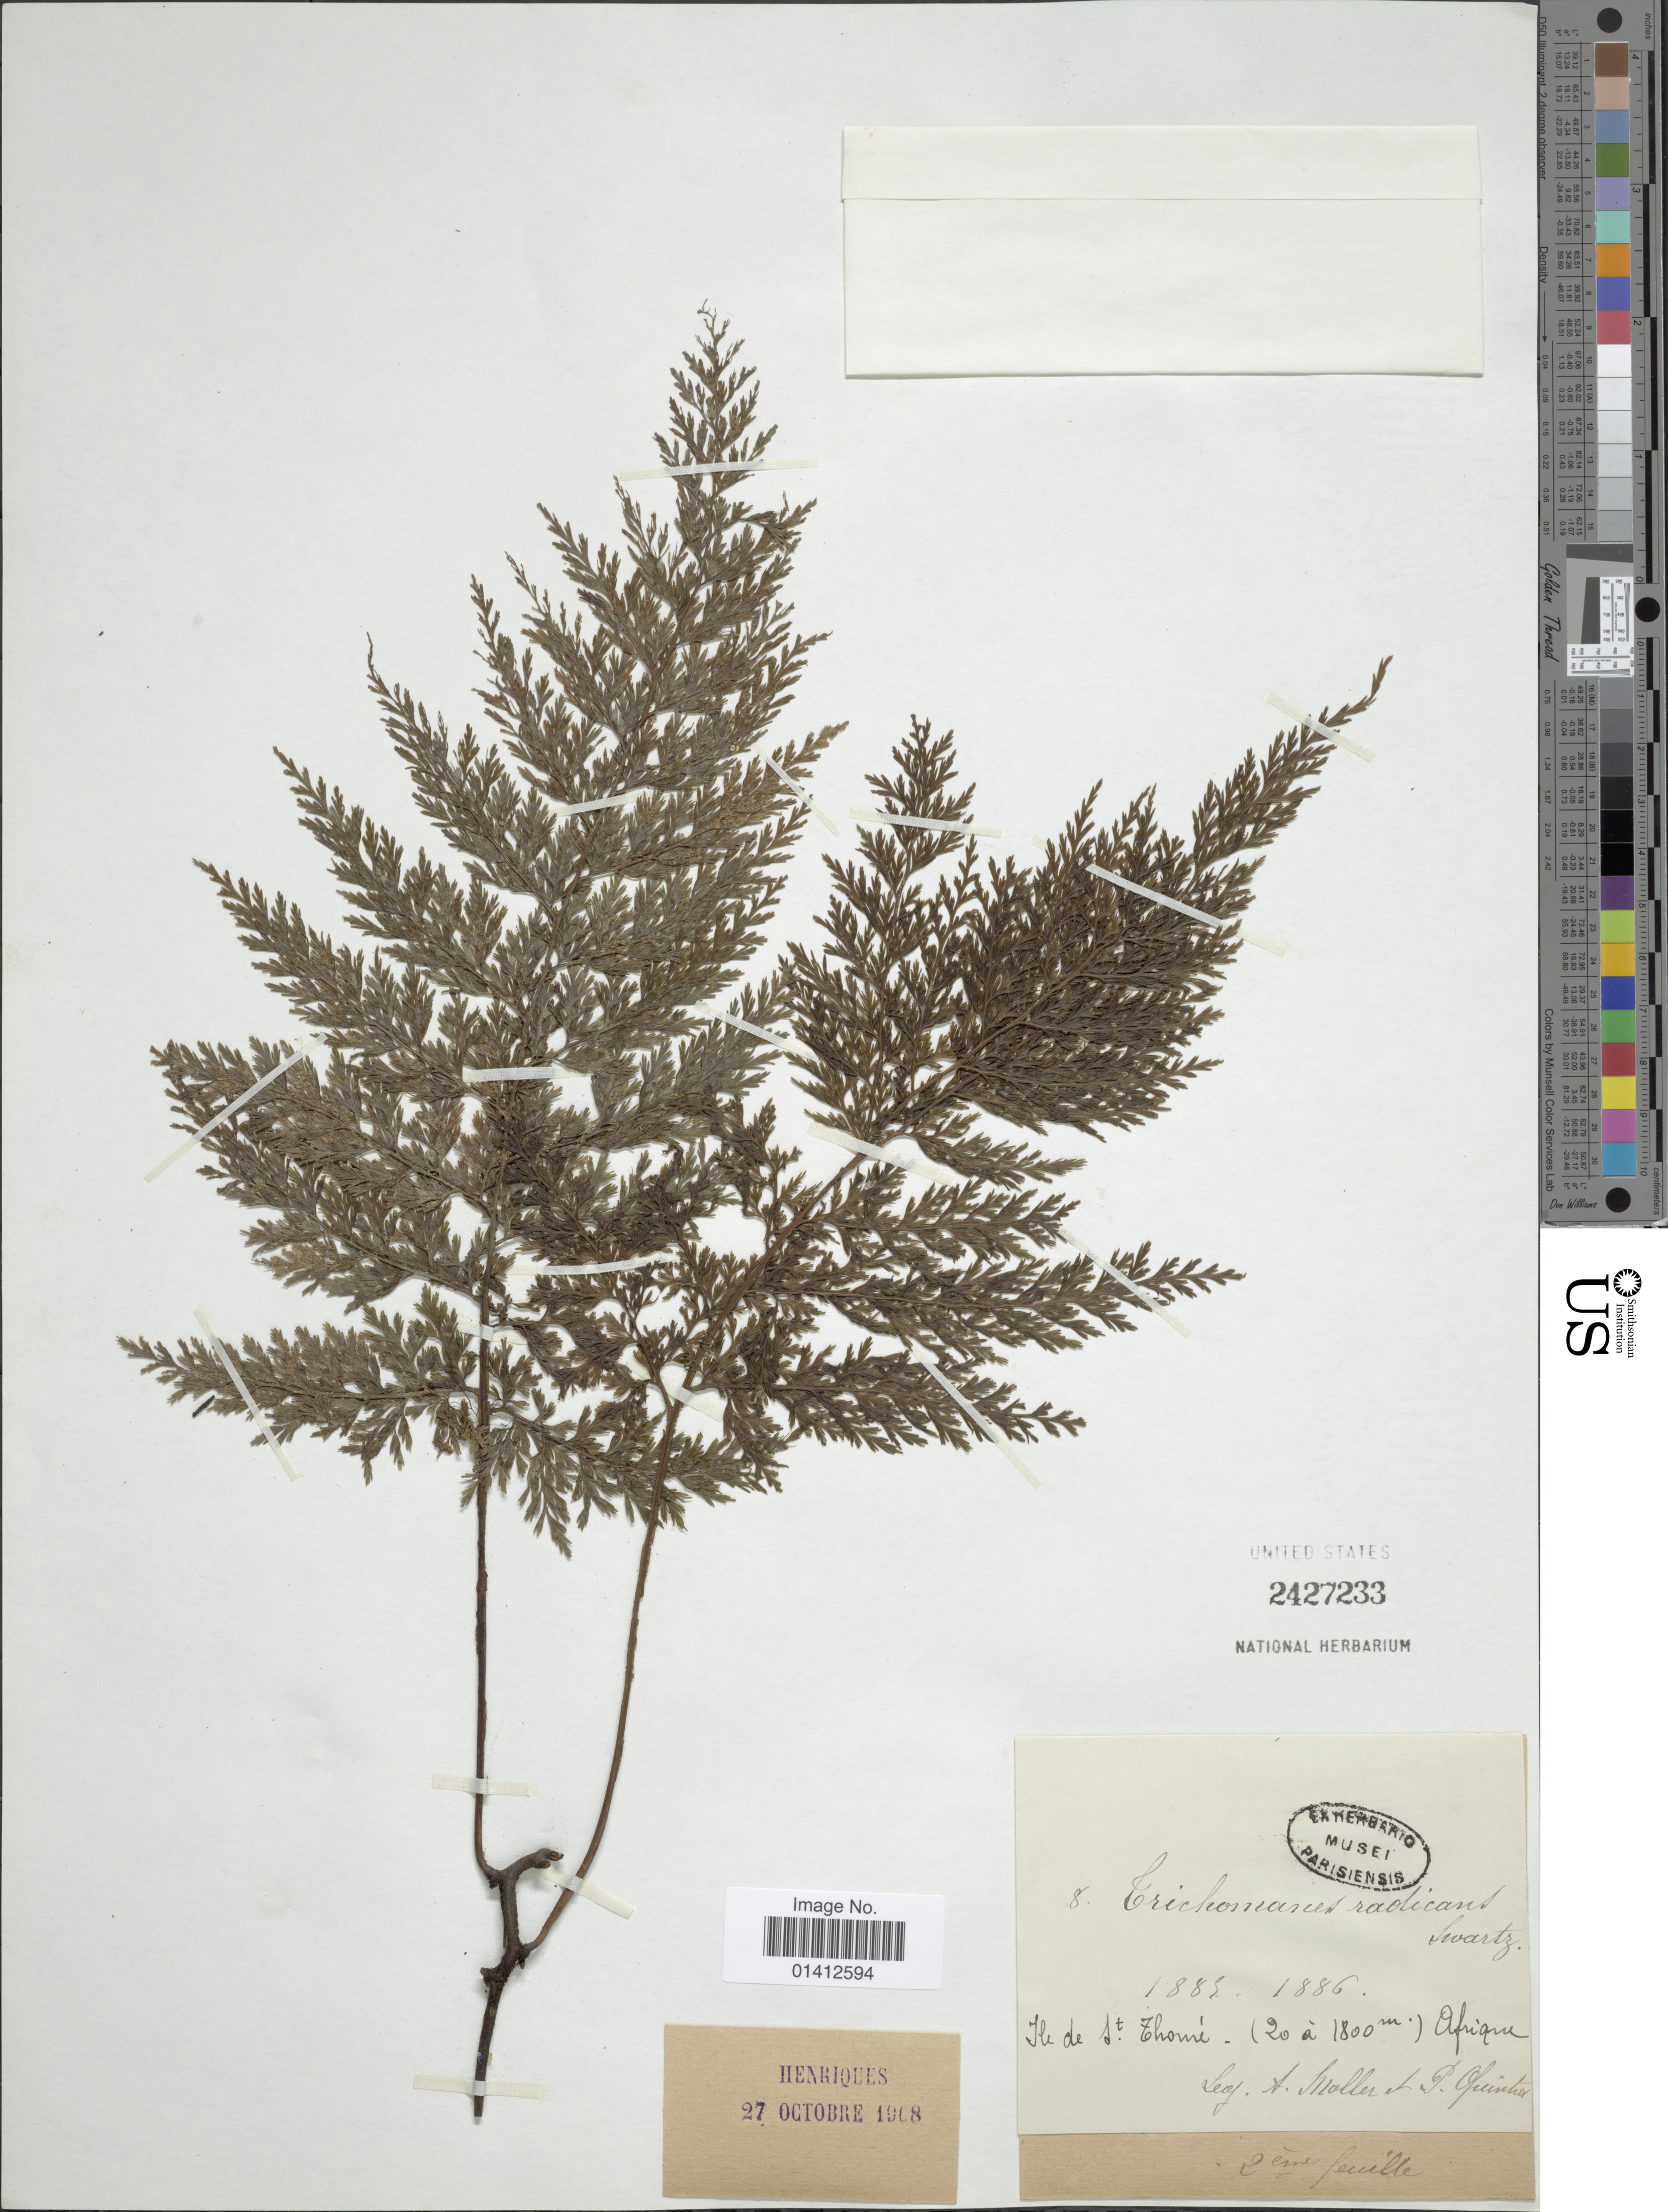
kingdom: Plantae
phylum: Tracheophyta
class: Polypodiopsida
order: Hymenophyllales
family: Hymenophyllaceae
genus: Vandenboschia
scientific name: Vandenboschia radicans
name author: (Sw.) Copel.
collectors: A. Moller & P. Quintas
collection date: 1885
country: São Tomé and Principe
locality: Ile de St Thomé Afrique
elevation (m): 20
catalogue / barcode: US 2427233